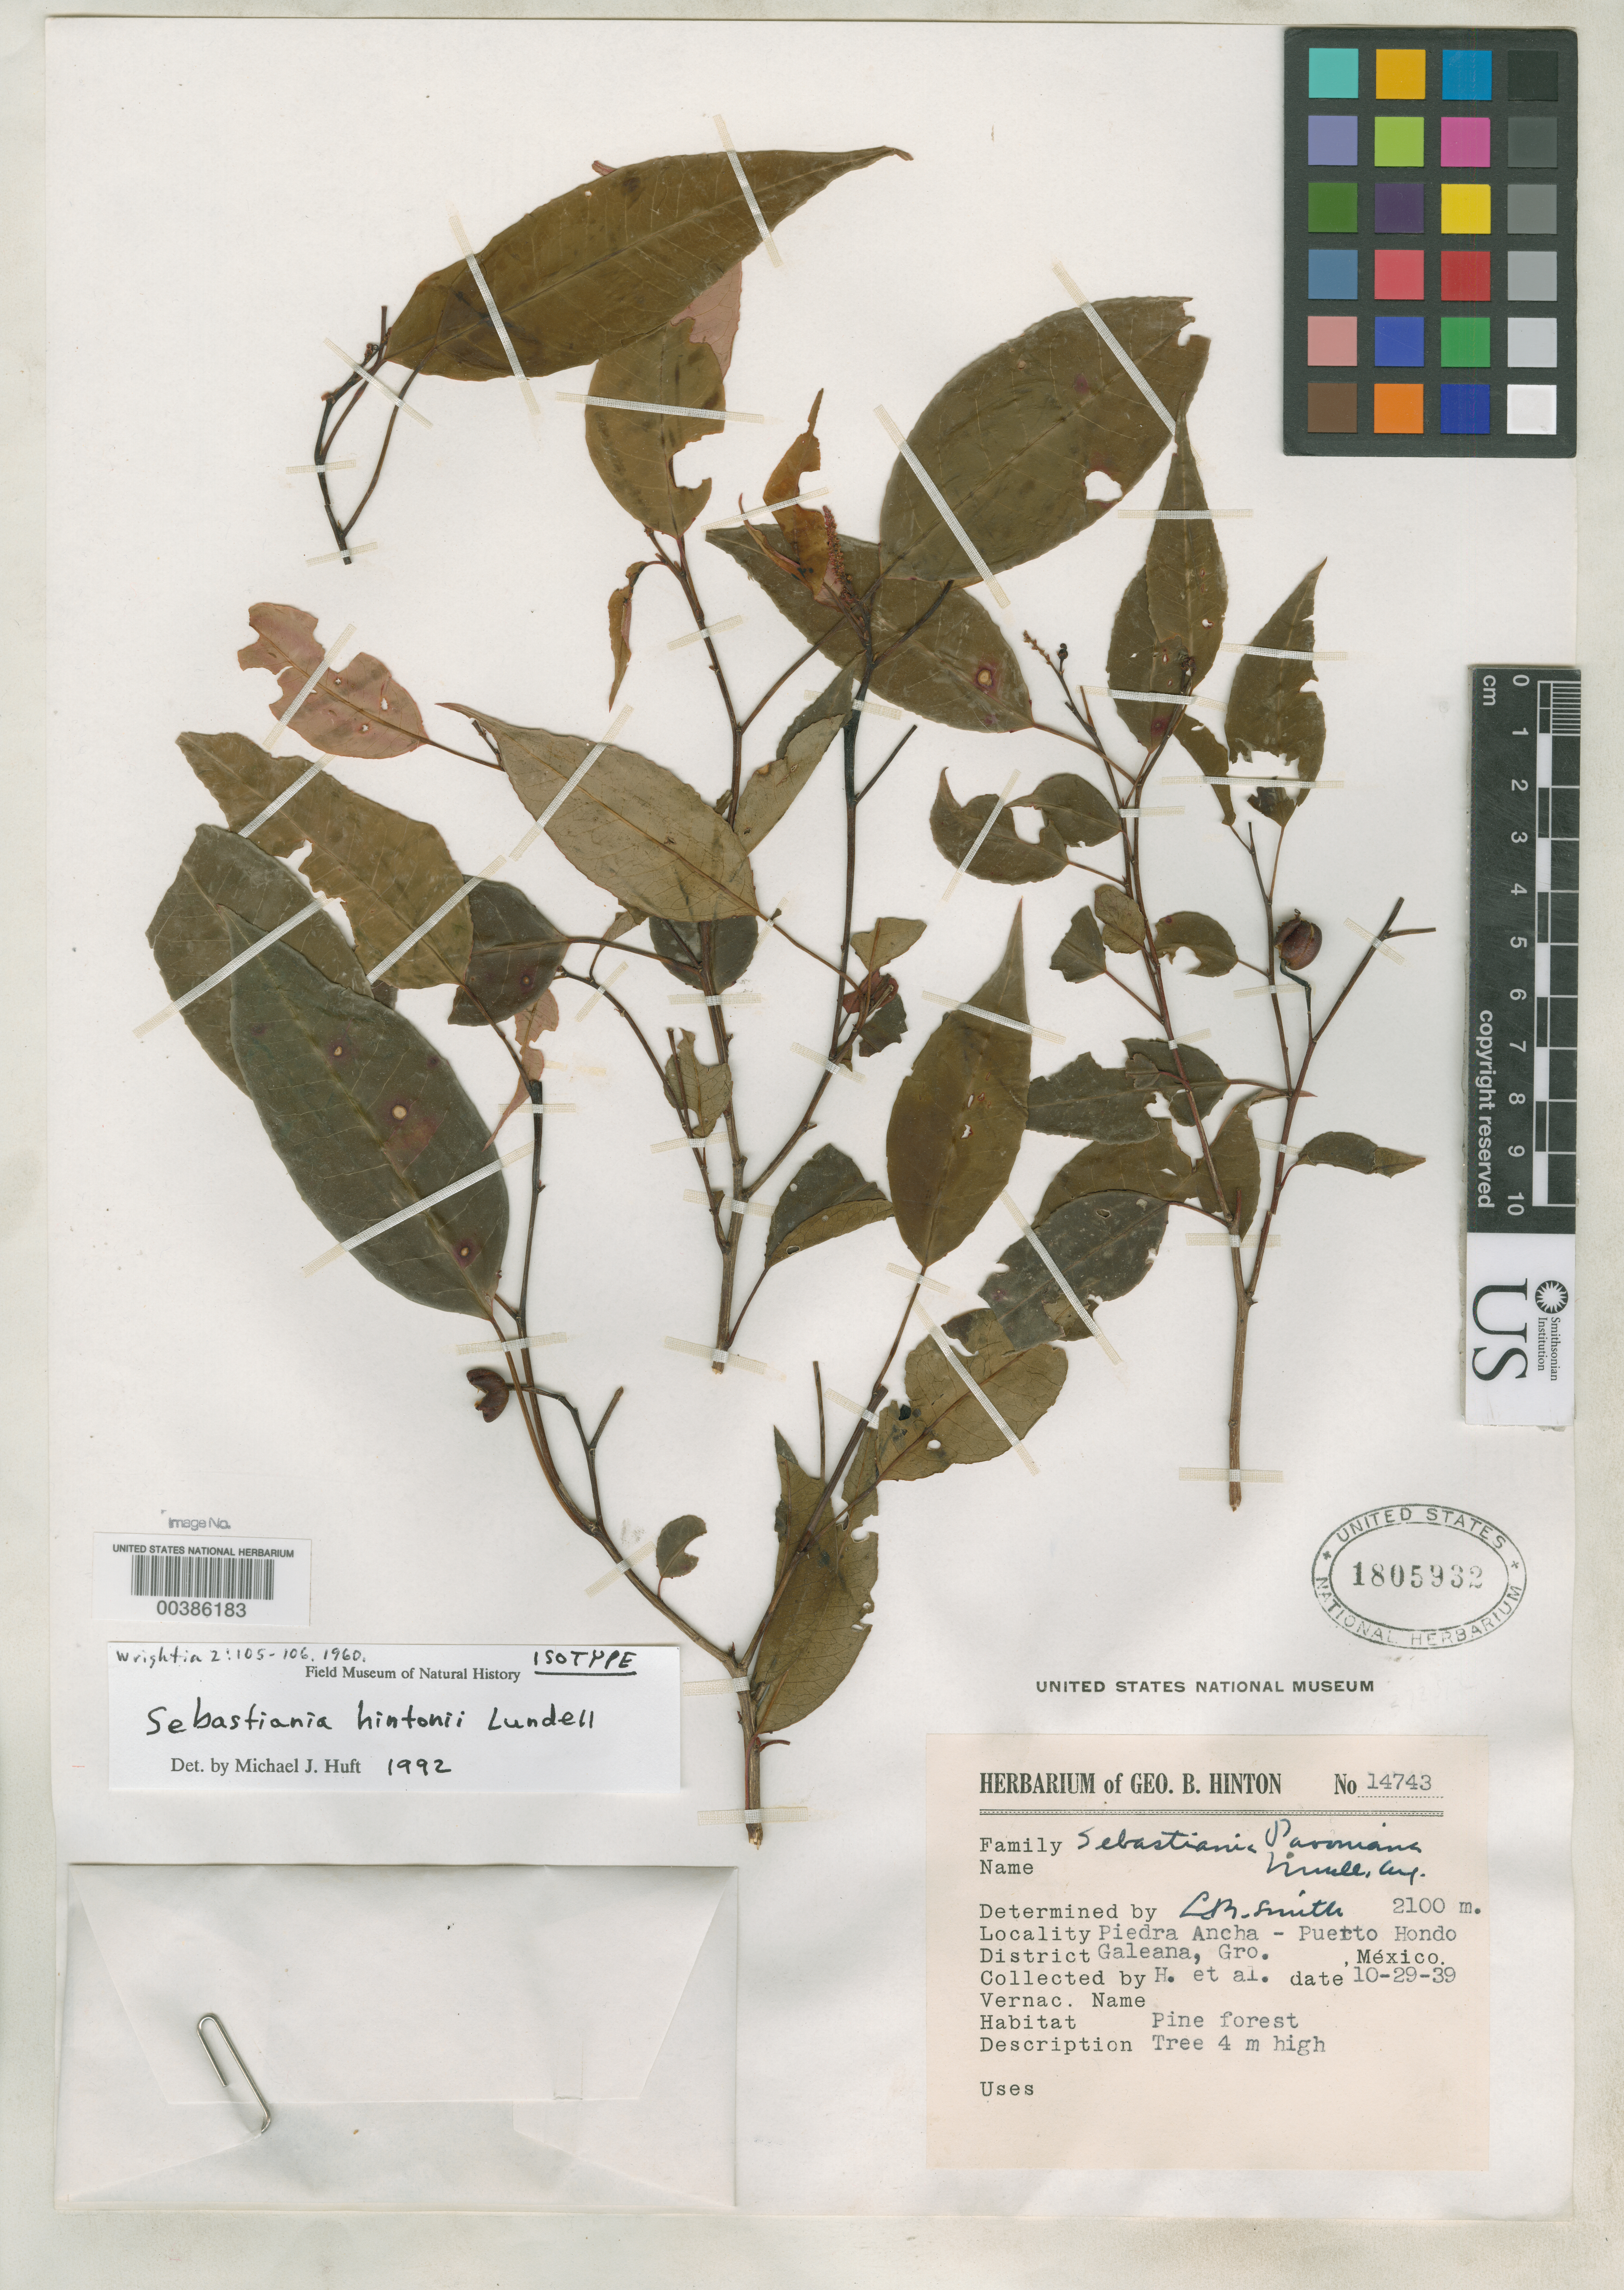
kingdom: Plantae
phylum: Tracheophyta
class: Magnoliopsida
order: Malpighiales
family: Euphorbiaceae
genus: Sebastiania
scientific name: Sebastiania hintonii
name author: Lundell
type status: Isotype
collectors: G. B. Hinton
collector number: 14743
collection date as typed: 29 Oct 1939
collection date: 1939-10-29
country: Mexico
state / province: Guerrero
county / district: Galeana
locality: Piedra Ancha - Puerto Hondo.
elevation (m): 2100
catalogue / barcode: US 1805932